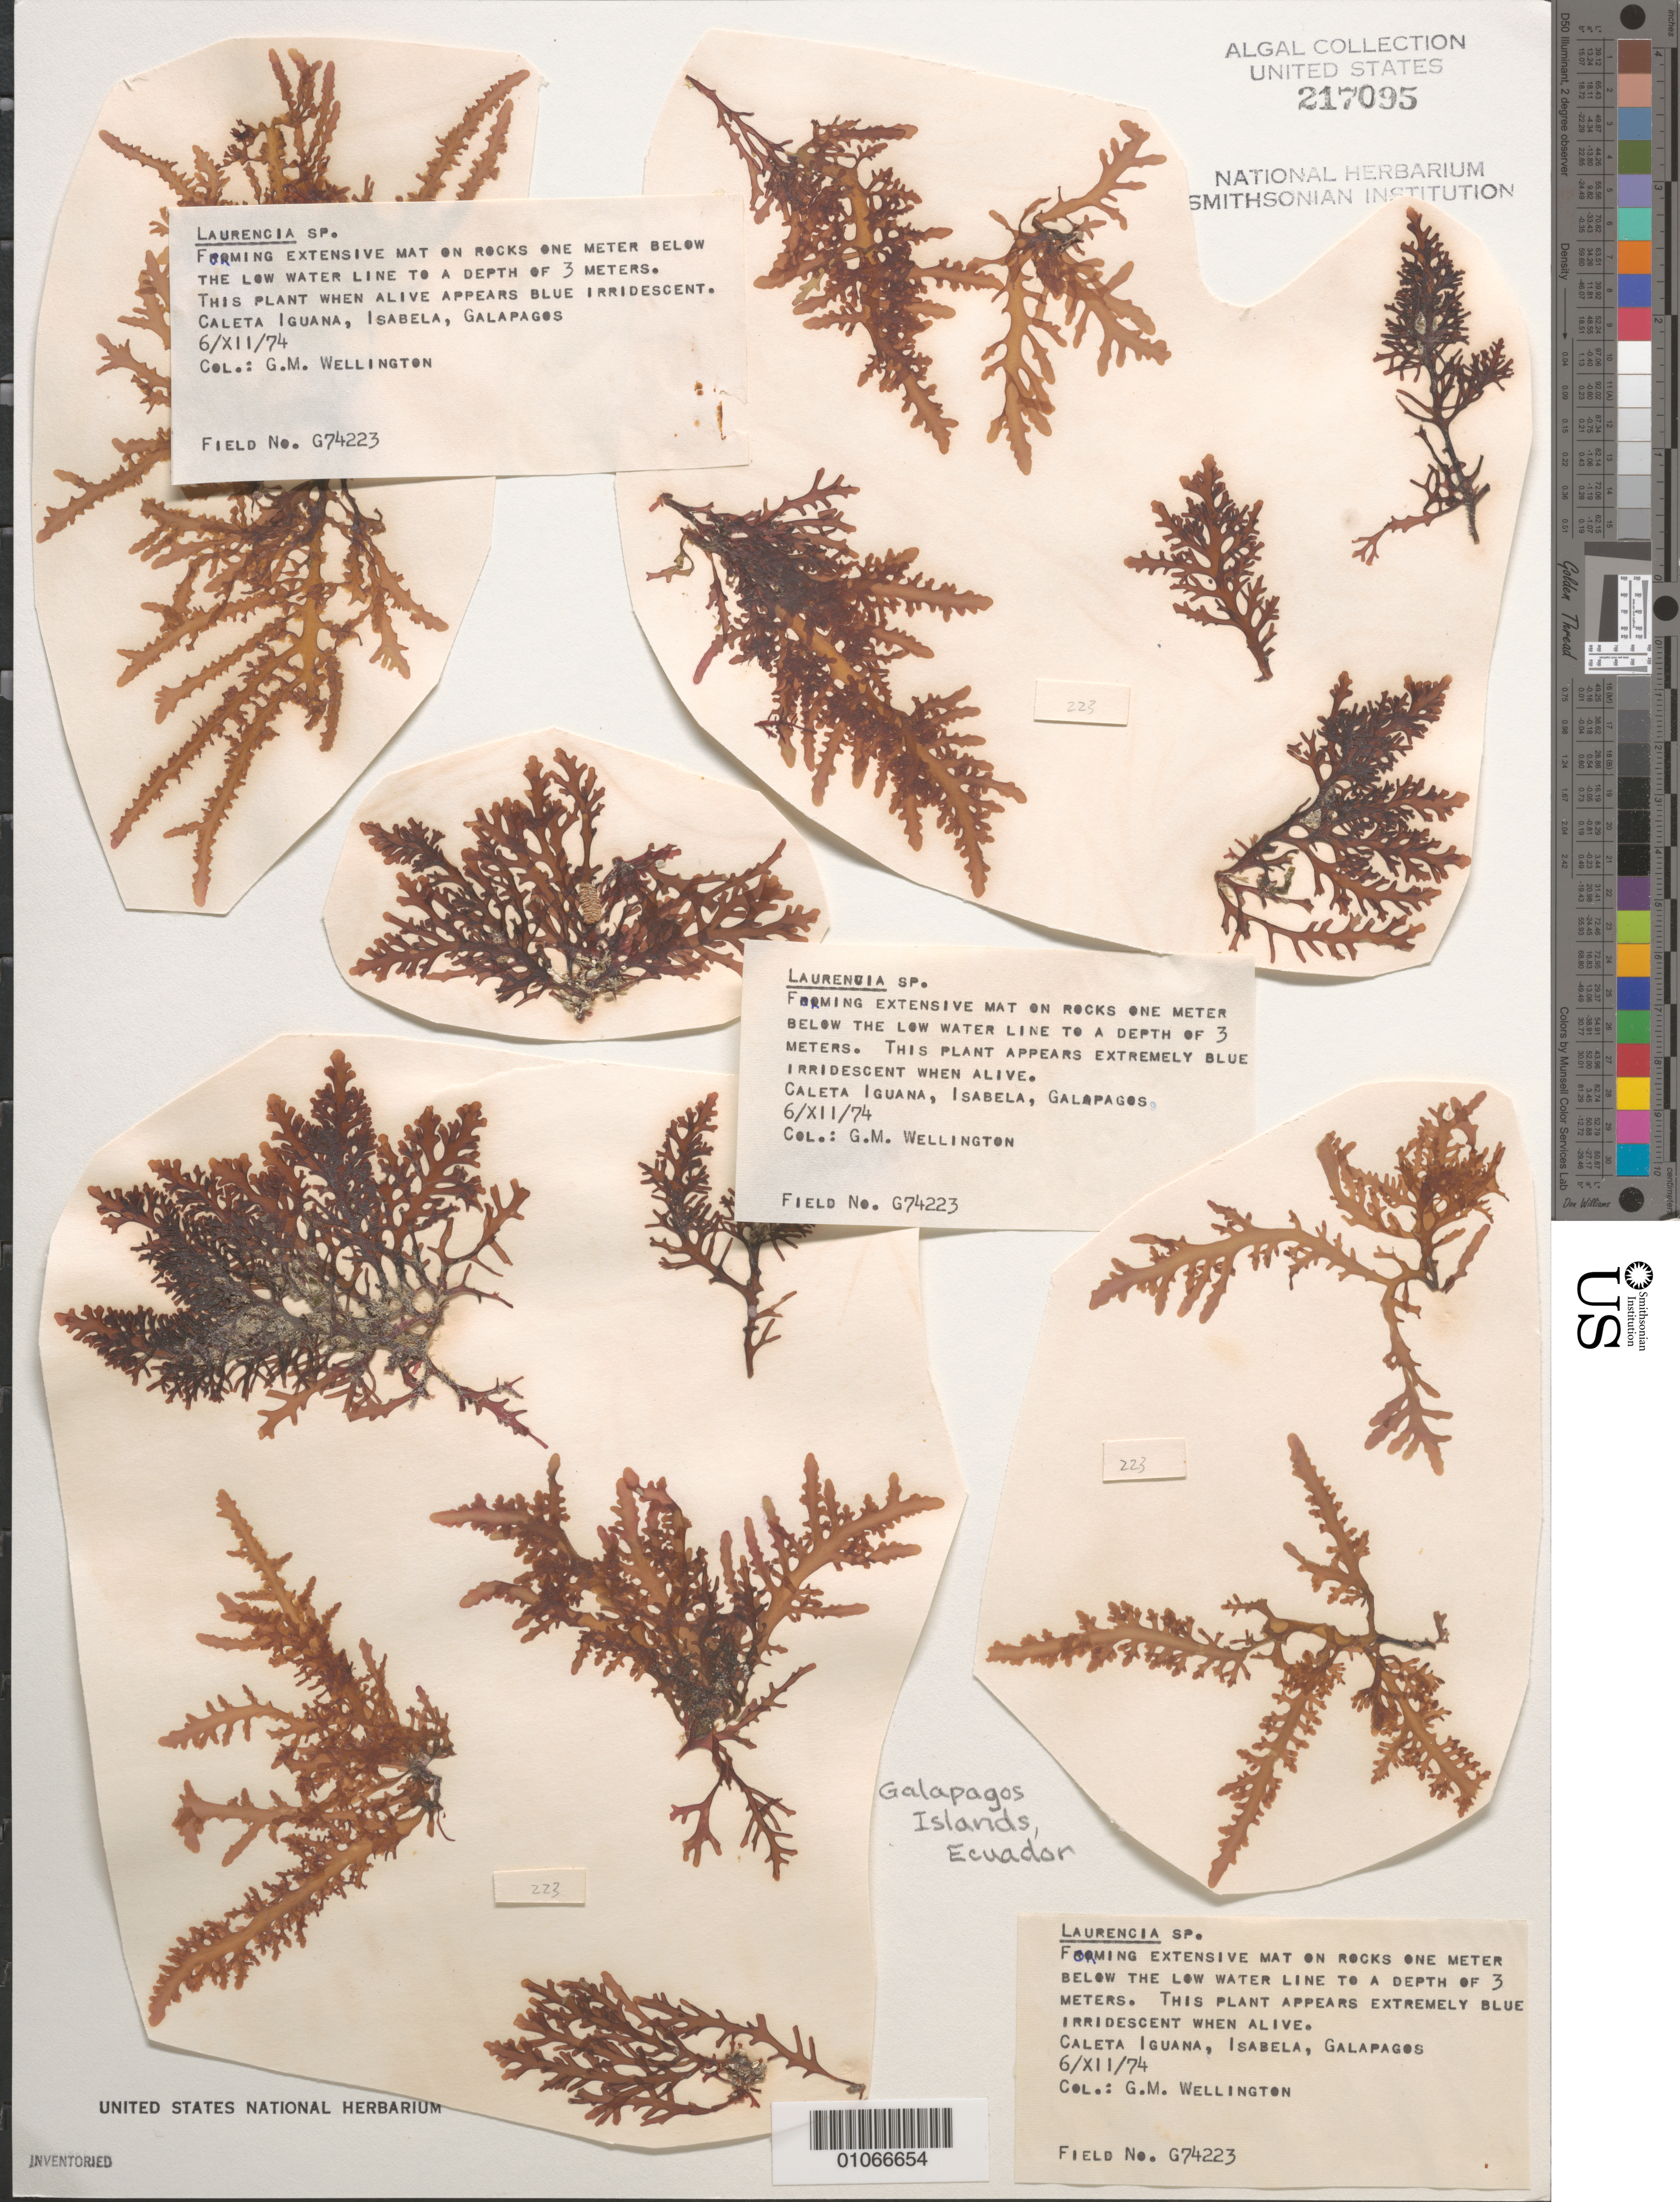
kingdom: Plantae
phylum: Rhodophyta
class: Florideophyceae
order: Ceramiales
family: Rhodomelaceae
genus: Laurencia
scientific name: Laurencia sp.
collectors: G. Wellington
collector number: G74223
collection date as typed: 06 Dec 1974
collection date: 1974-12-06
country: Ecuador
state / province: Colón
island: Isabela [Albemarle]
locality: Caleta Iguana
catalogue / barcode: US 217095